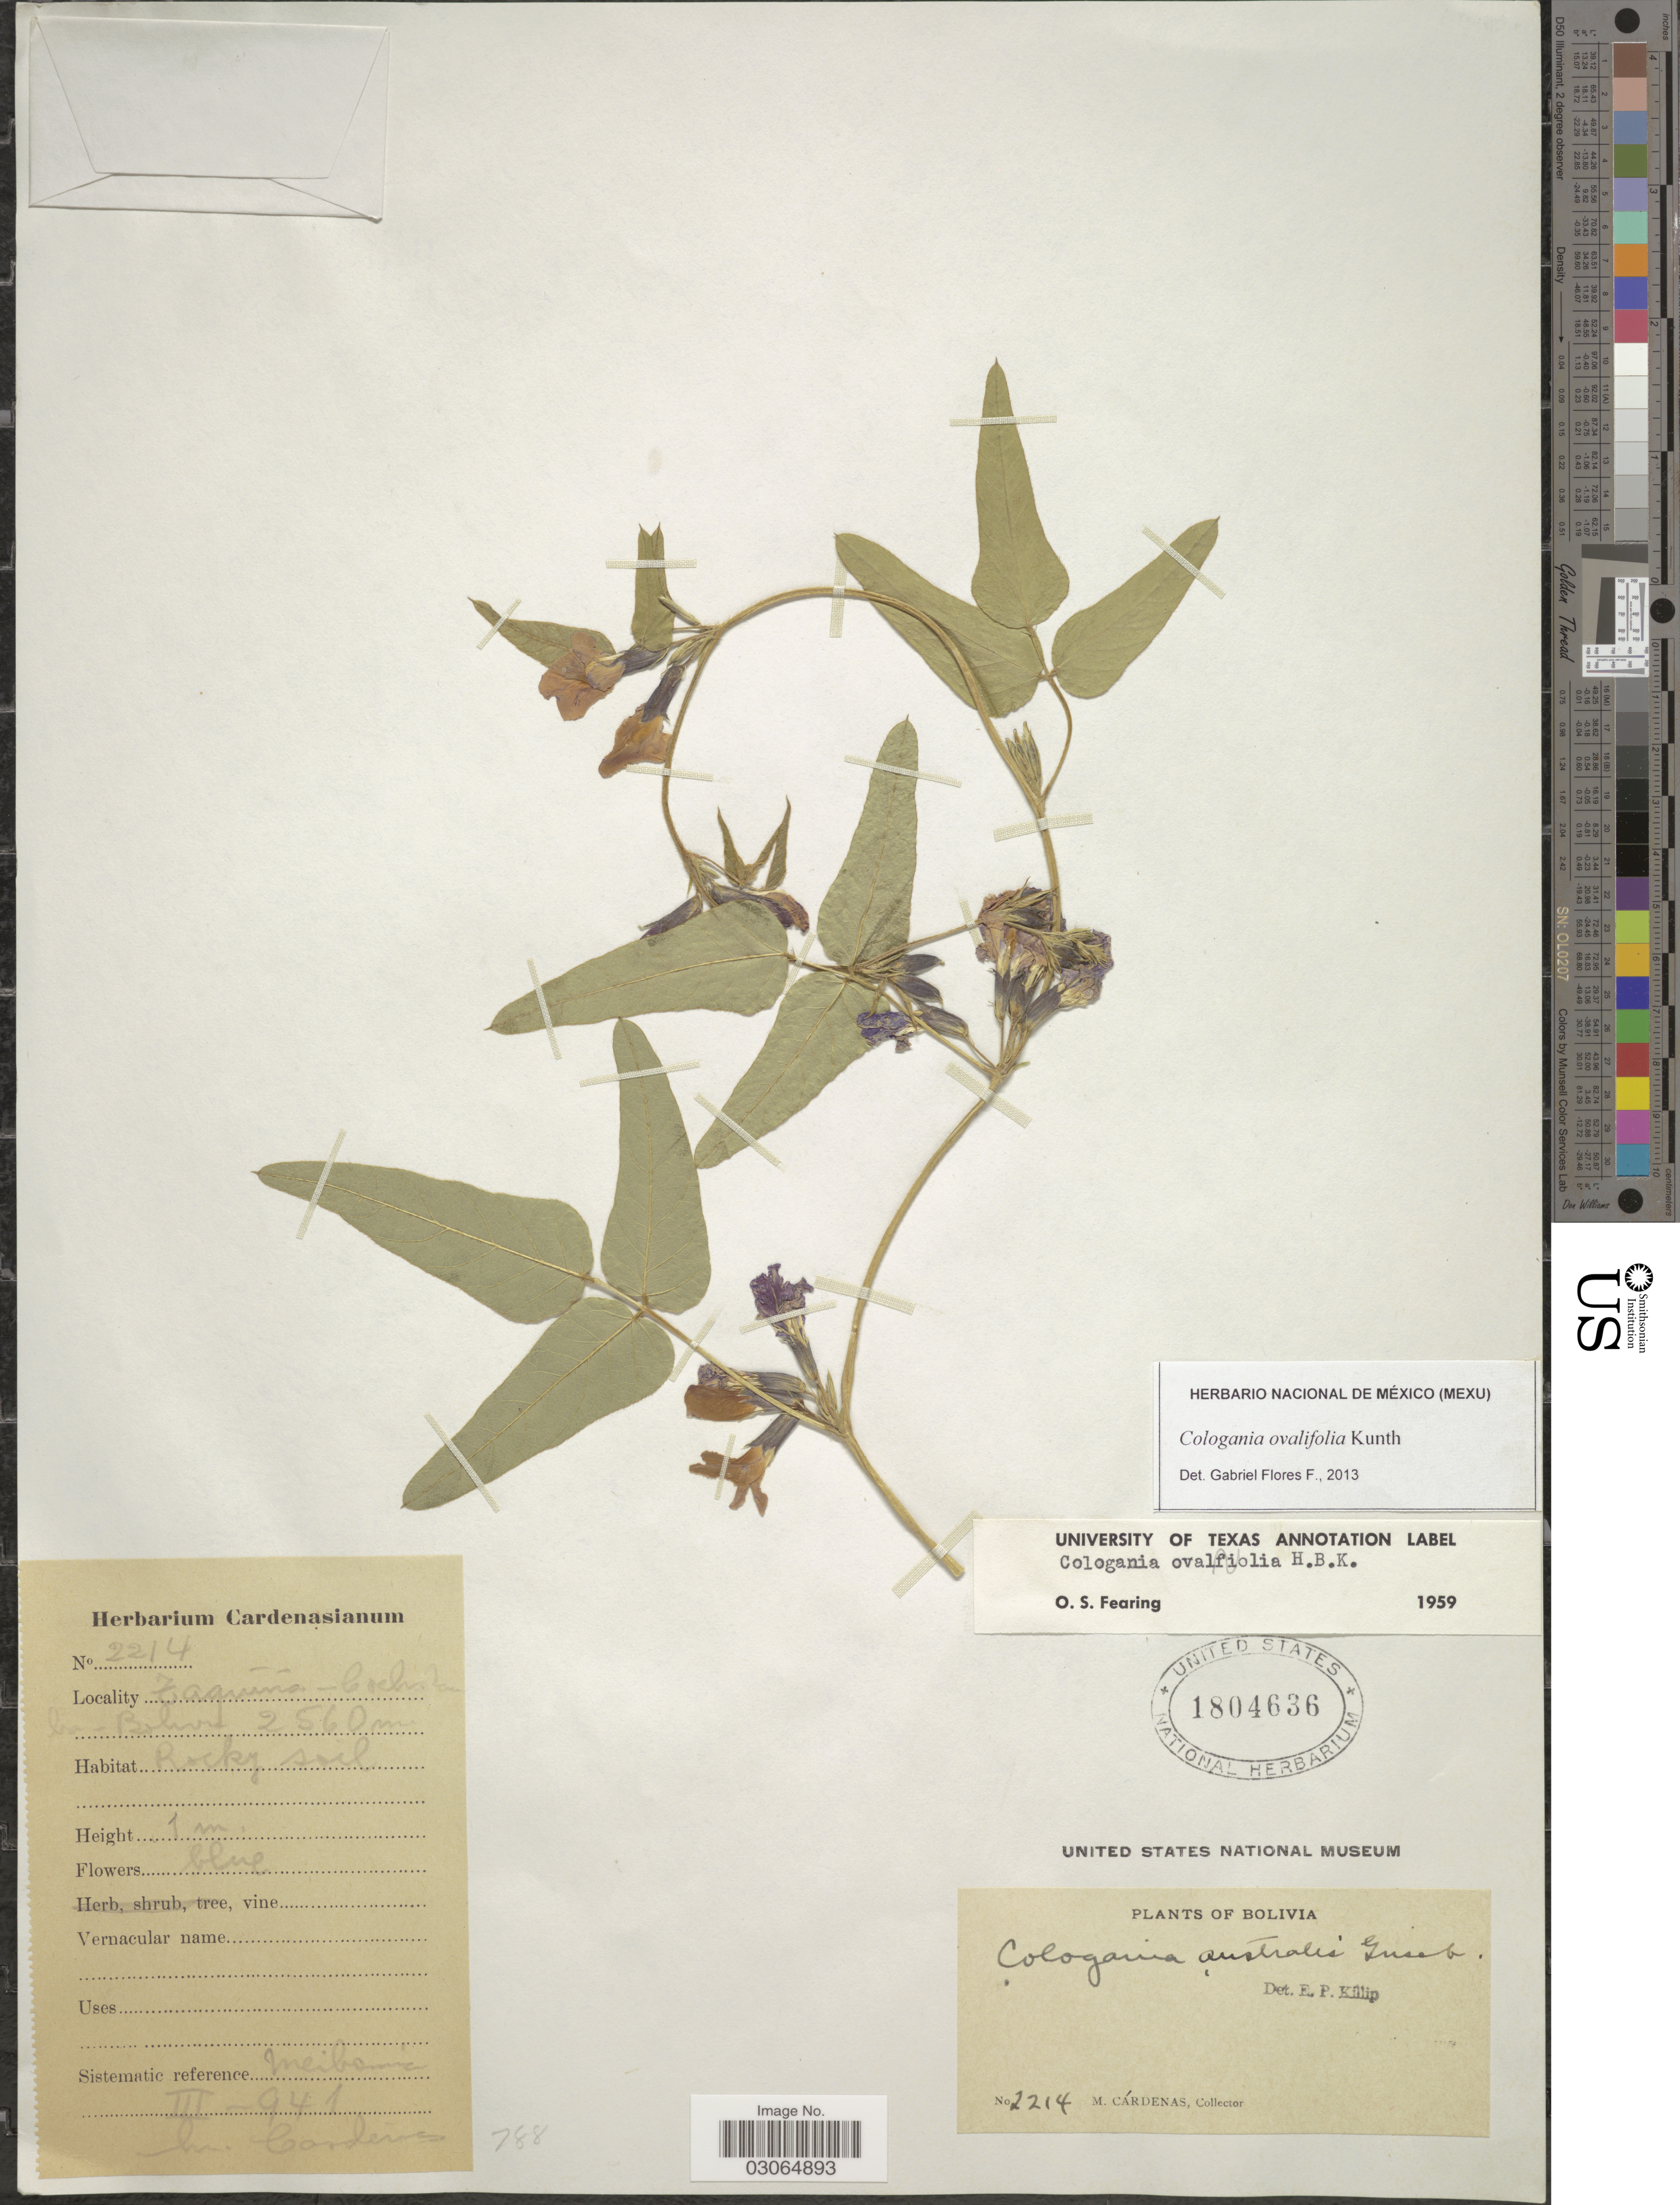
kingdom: Plantae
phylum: Tracheophyta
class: Magnoliopsida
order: Fabales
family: Fabaceae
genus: Cologania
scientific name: Cologania broussonetii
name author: (Balb.) DC.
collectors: M. Cárdenas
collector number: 2214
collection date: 1941-03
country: Bolivia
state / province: Cochabamba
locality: Taquíña.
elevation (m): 2560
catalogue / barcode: US 1804636